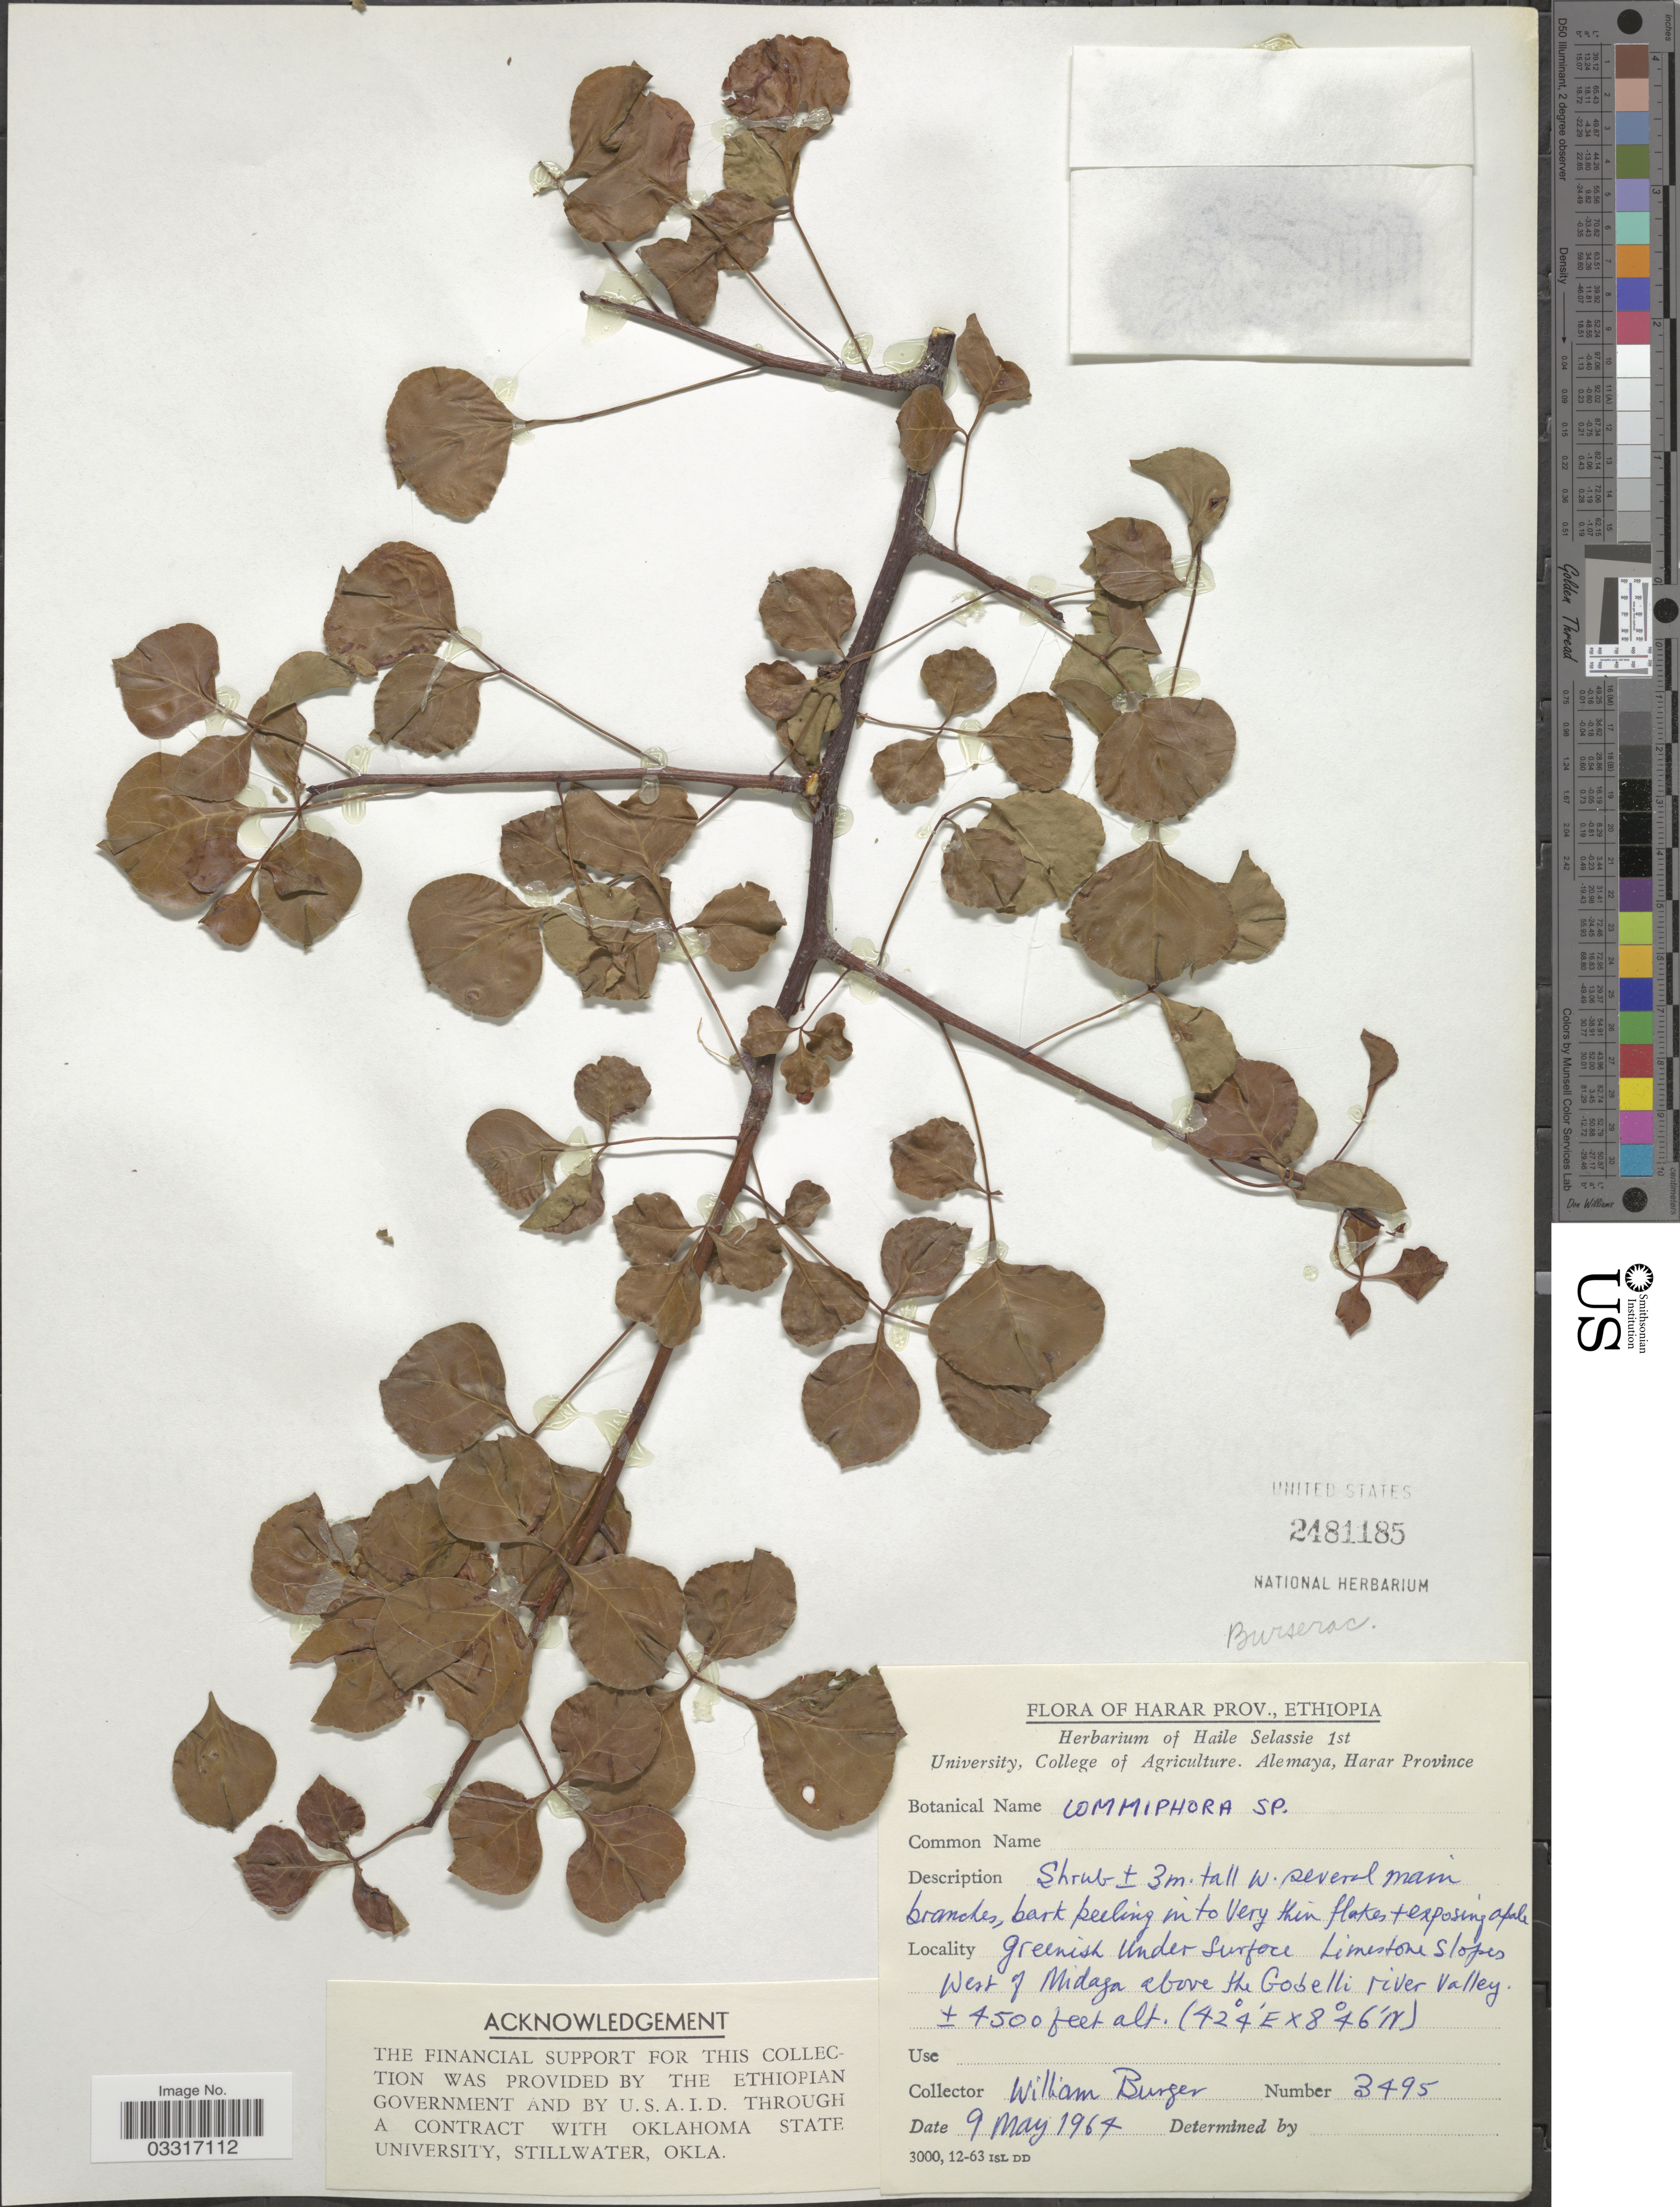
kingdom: Plantae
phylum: Tracheophyta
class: Magnoliopsida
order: Sapindales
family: Burseraceae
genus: Commiphora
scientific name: Commiphora sp.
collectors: W. Burger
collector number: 3495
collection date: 1964-05-09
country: Ethiopia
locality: Harar Prov. West of Midaga above the Gobelli river valley.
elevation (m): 1372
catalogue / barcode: US 2481185